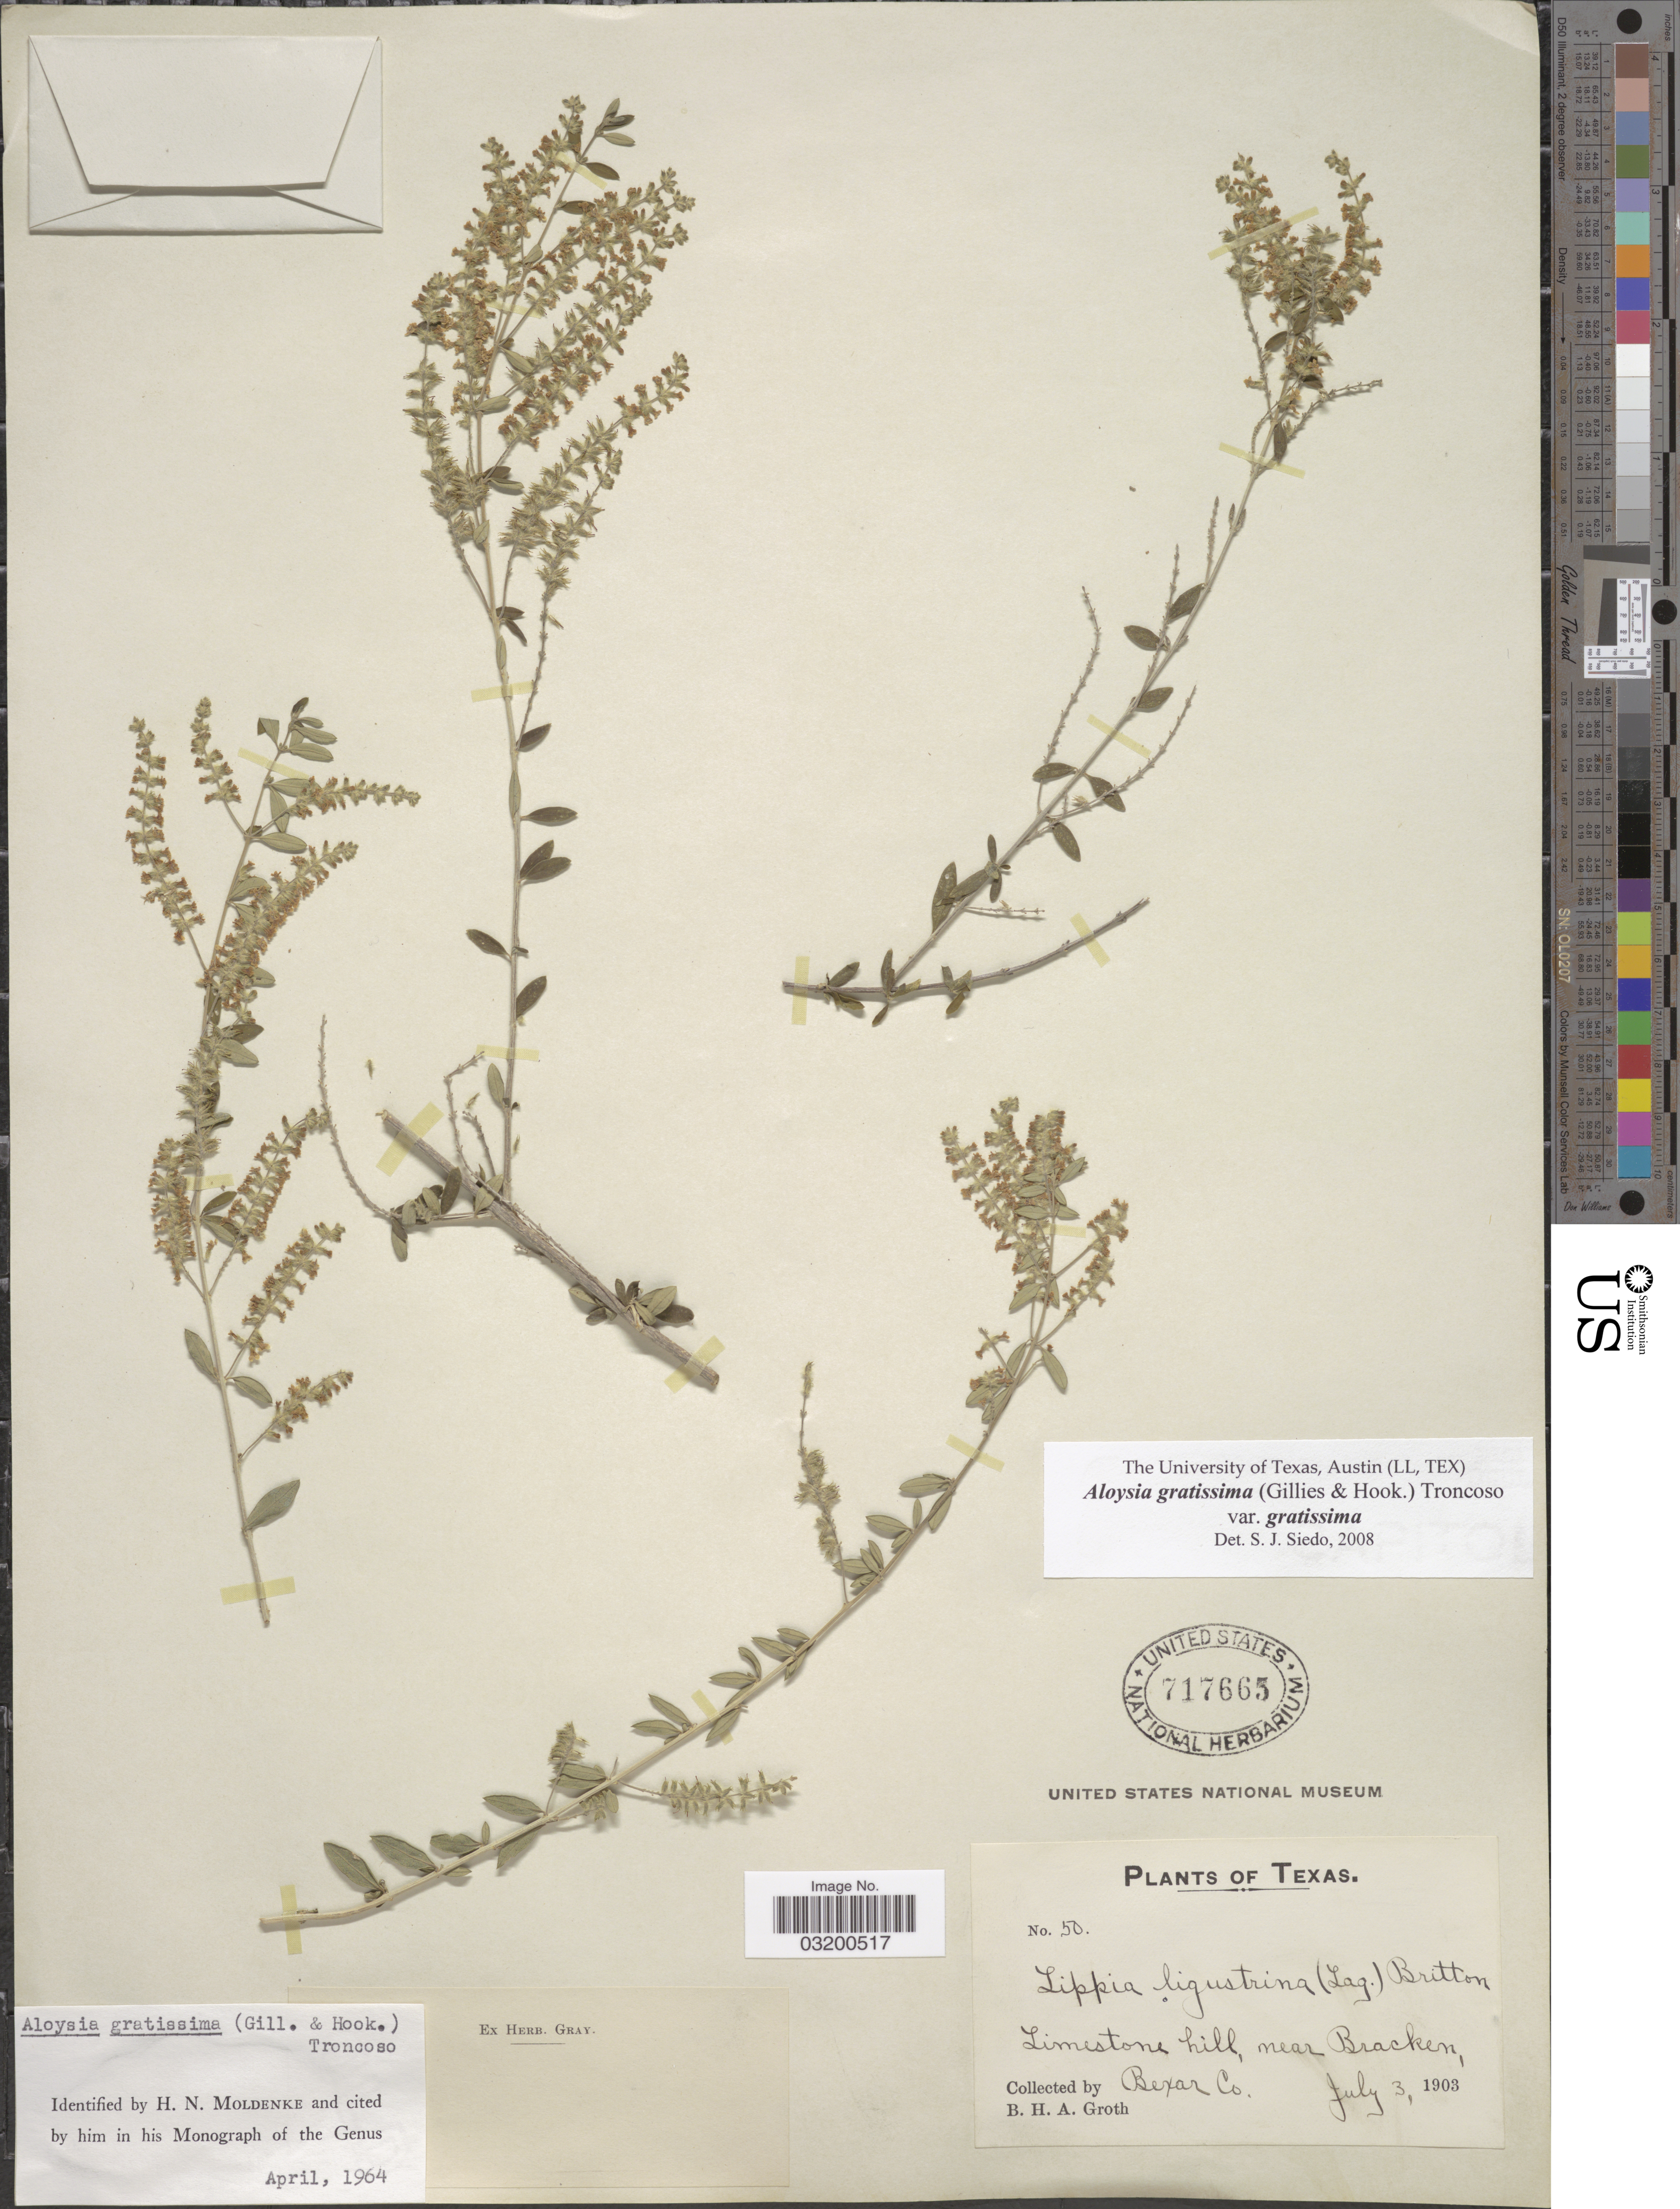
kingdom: Plantae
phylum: Tracheophyta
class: Magnoliopsida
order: Lamiales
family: Verbenaceae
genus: Aloysia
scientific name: Aloysia gratissima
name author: (Gillies & Hook.) Tronc.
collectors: B. Groth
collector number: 50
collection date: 1903-07-03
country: United States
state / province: Texas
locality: Limestone hill, near Bracken, Bexar Co.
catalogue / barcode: US 717665